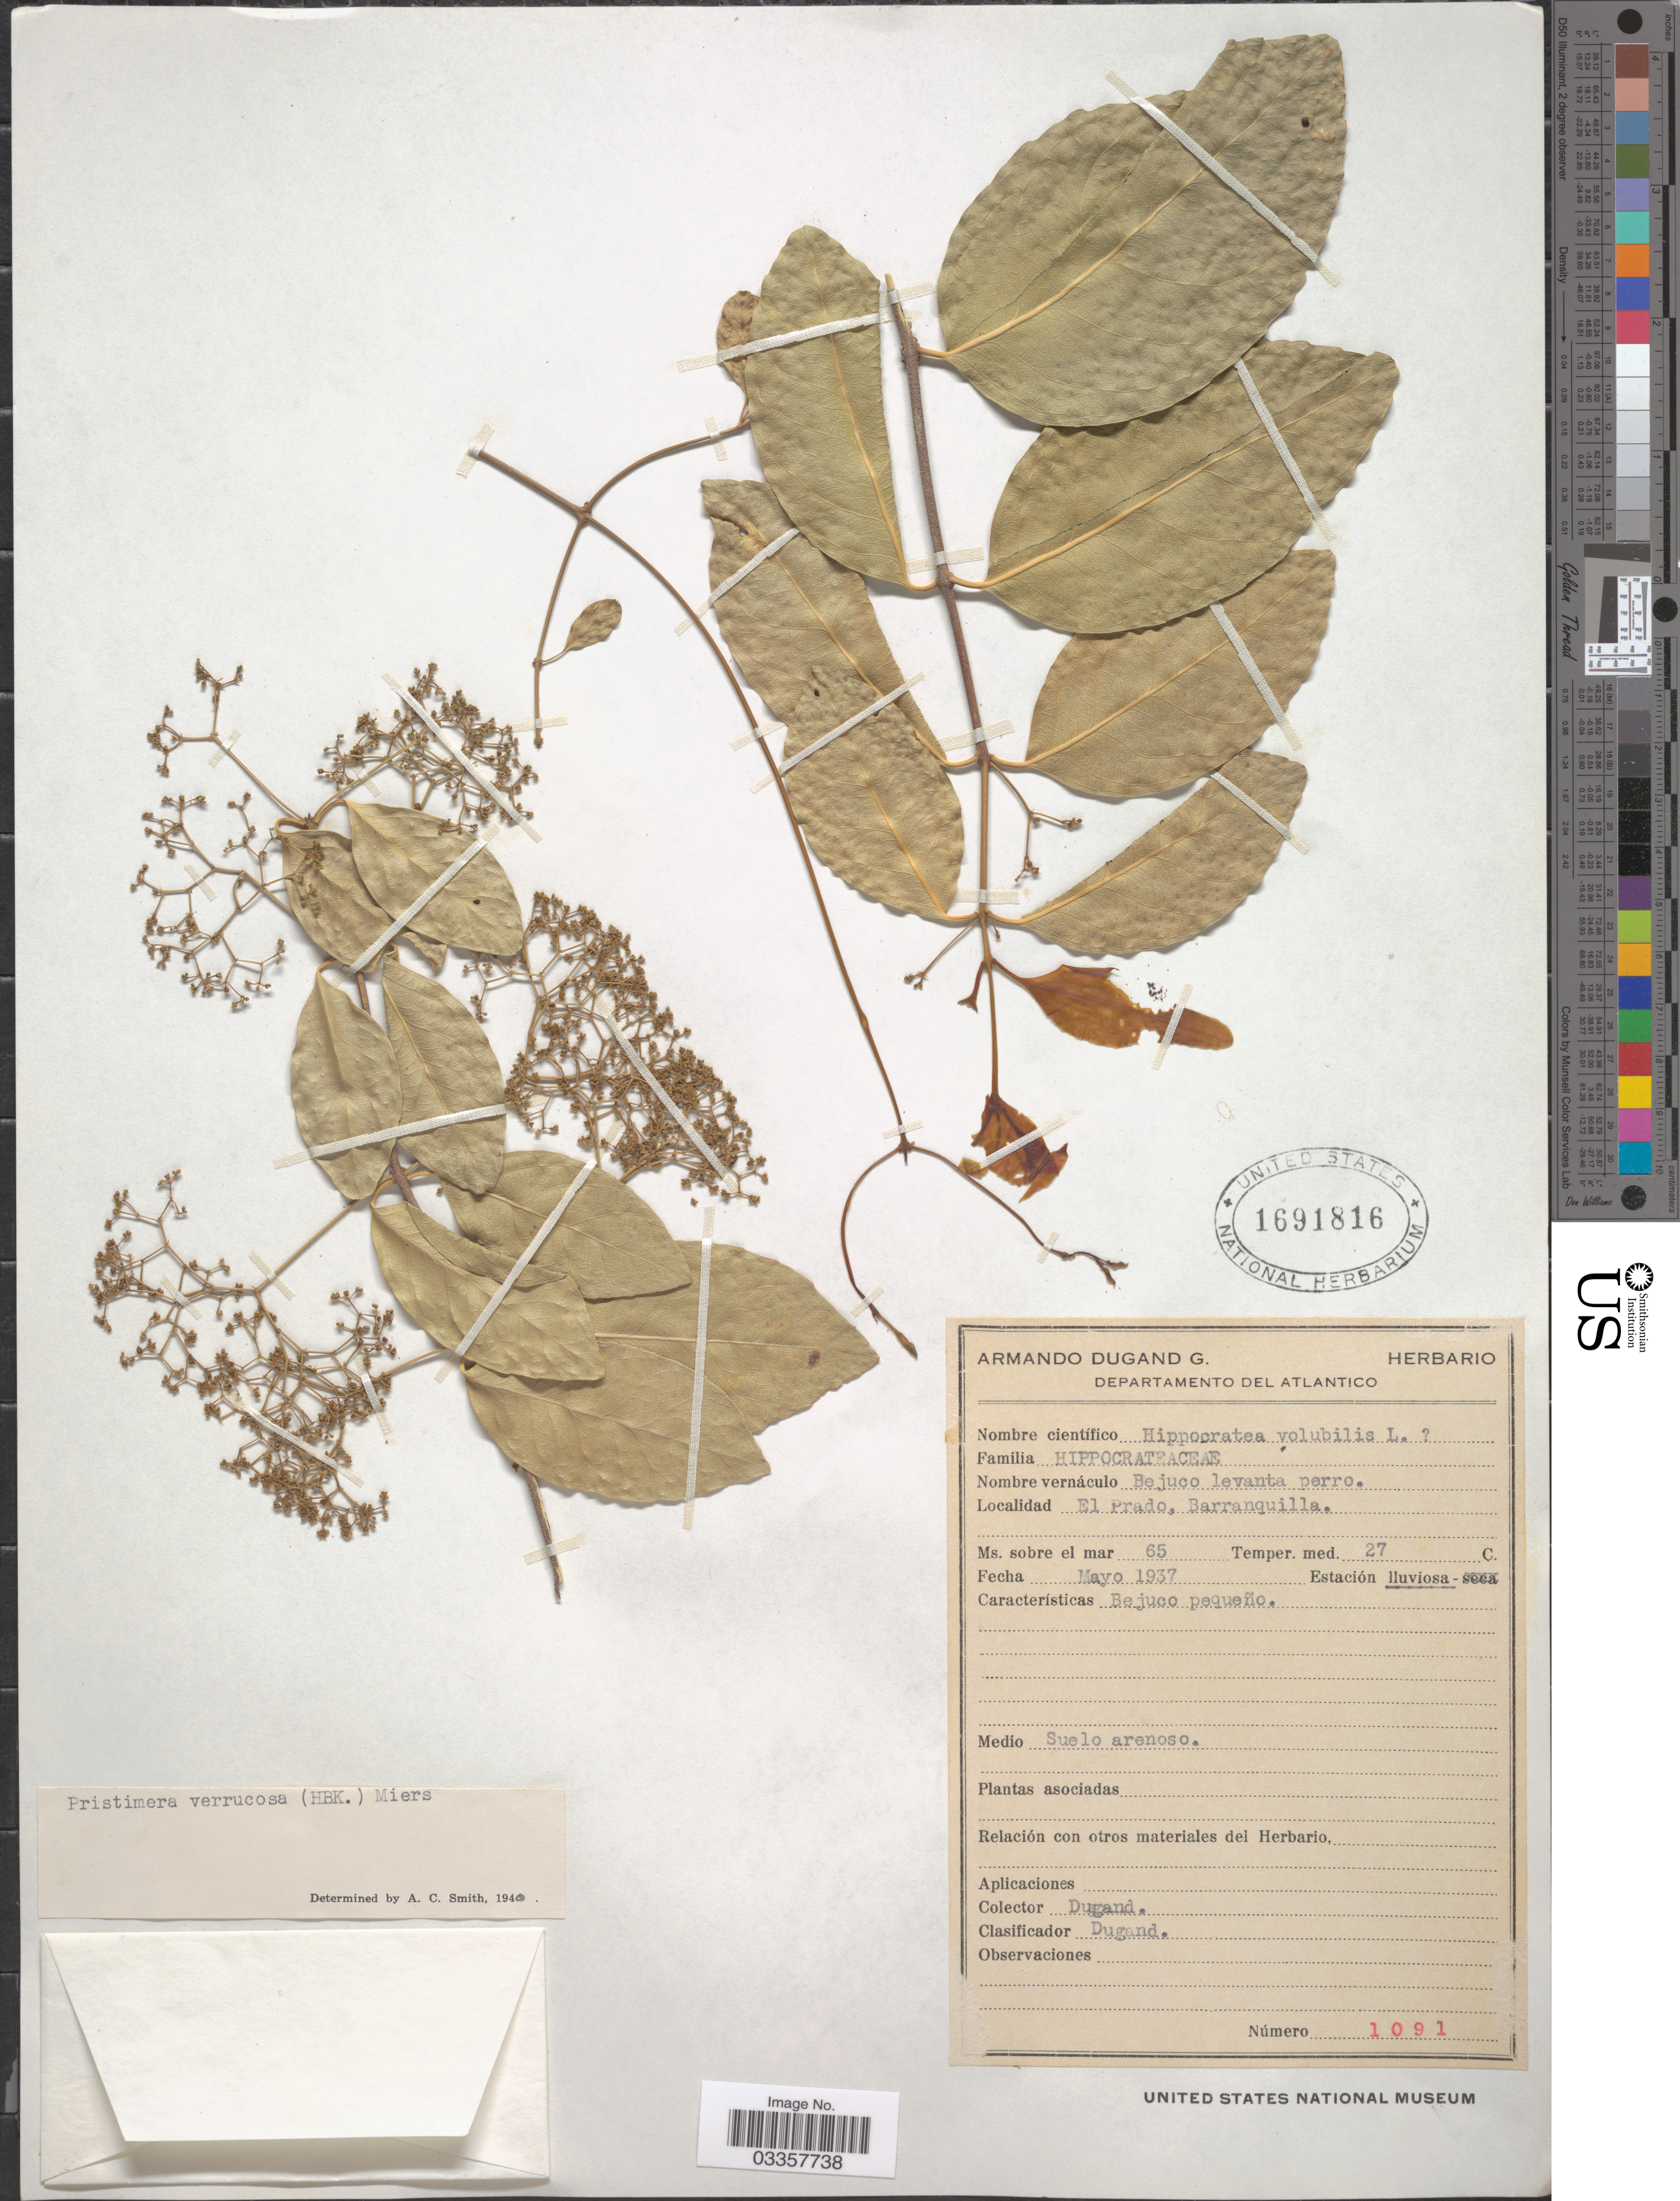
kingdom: Plantae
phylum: Tracheophyta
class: Magnoliopsida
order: Celastrales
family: Celastraceae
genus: Pristimera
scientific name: Pristimera verrucosa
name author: (Kunth) Miers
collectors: A. Dugand G.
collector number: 1091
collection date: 1937-05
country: Colombia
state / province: Atlántico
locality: Departamento del Atlantico. El Prado, Barranquilla.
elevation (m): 65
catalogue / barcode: US 1691816